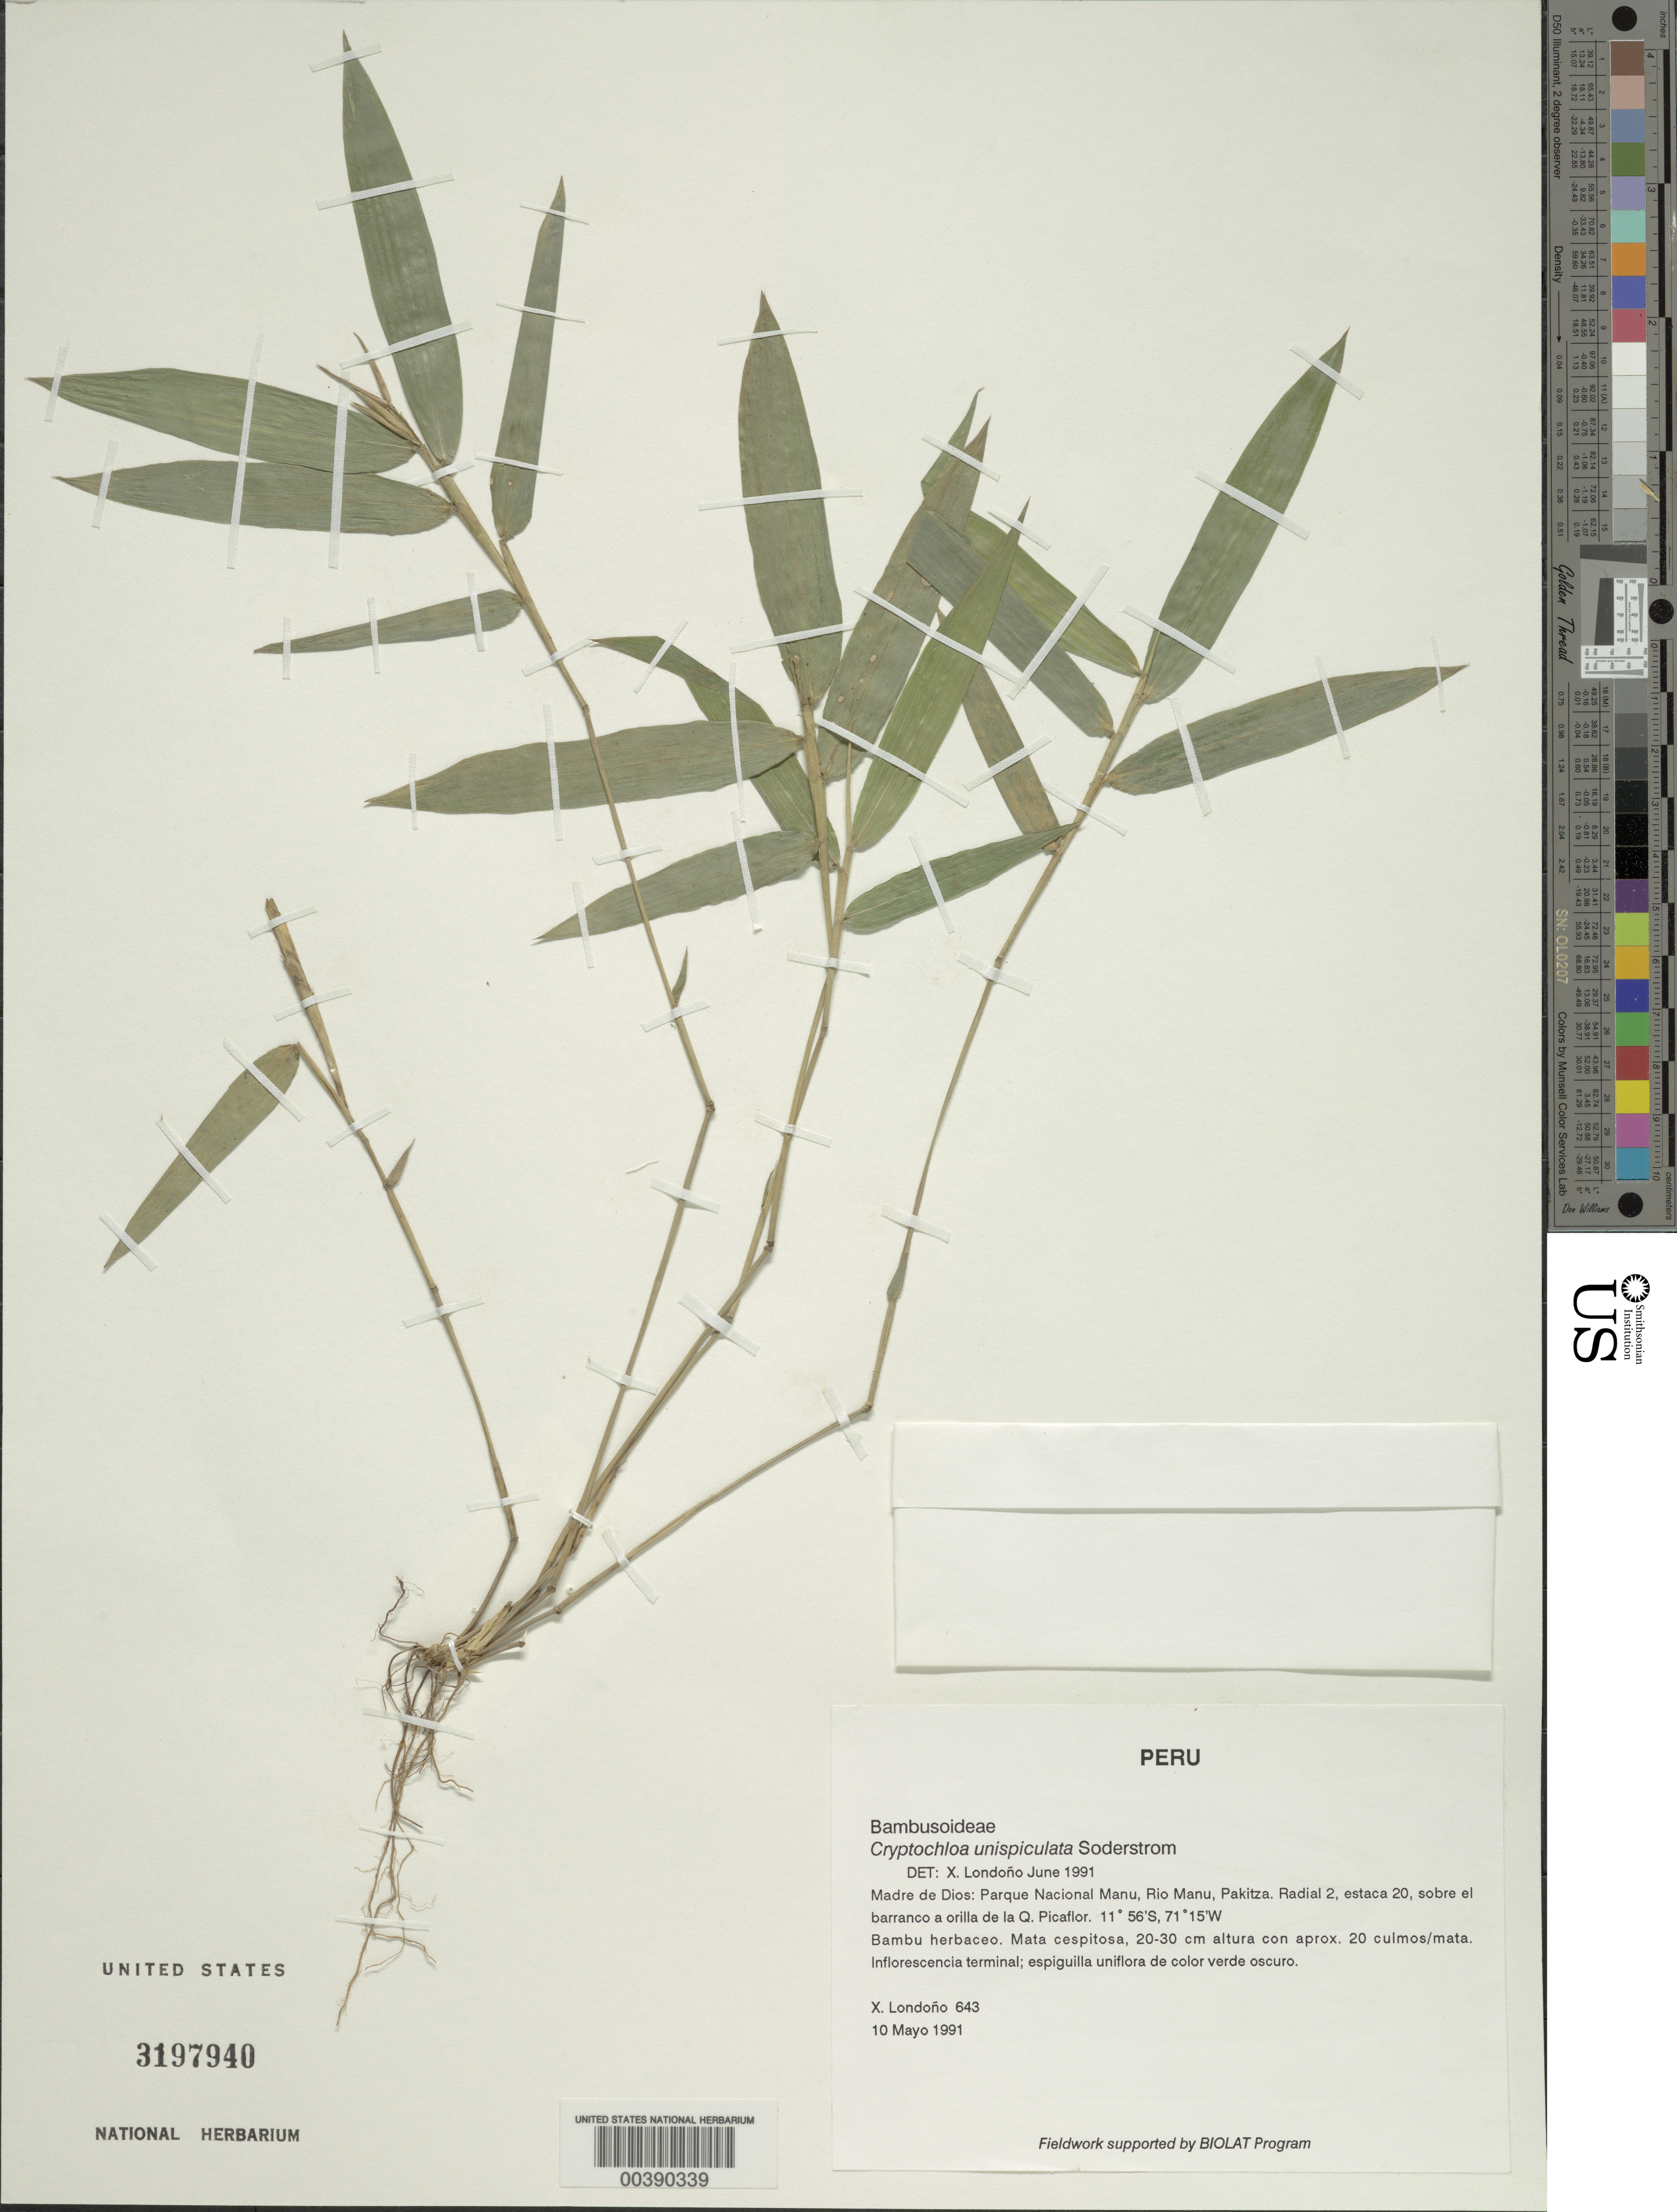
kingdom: Plantae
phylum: Tracheophyta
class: Liliopsida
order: Poales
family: Poaceae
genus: Cryptochloa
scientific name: Cryptochloa unispiculata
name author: Soderstr.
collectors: X. Londoño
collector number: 643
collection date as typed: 10 May 1991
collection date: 1991-05-10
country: Peru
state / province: Madre de Dios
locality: Parque nacional manu, rio manu, pakitza; radial 2, estaca 20, sobre el barranco a orilla de la q. picaflor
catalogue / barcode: US 3197940